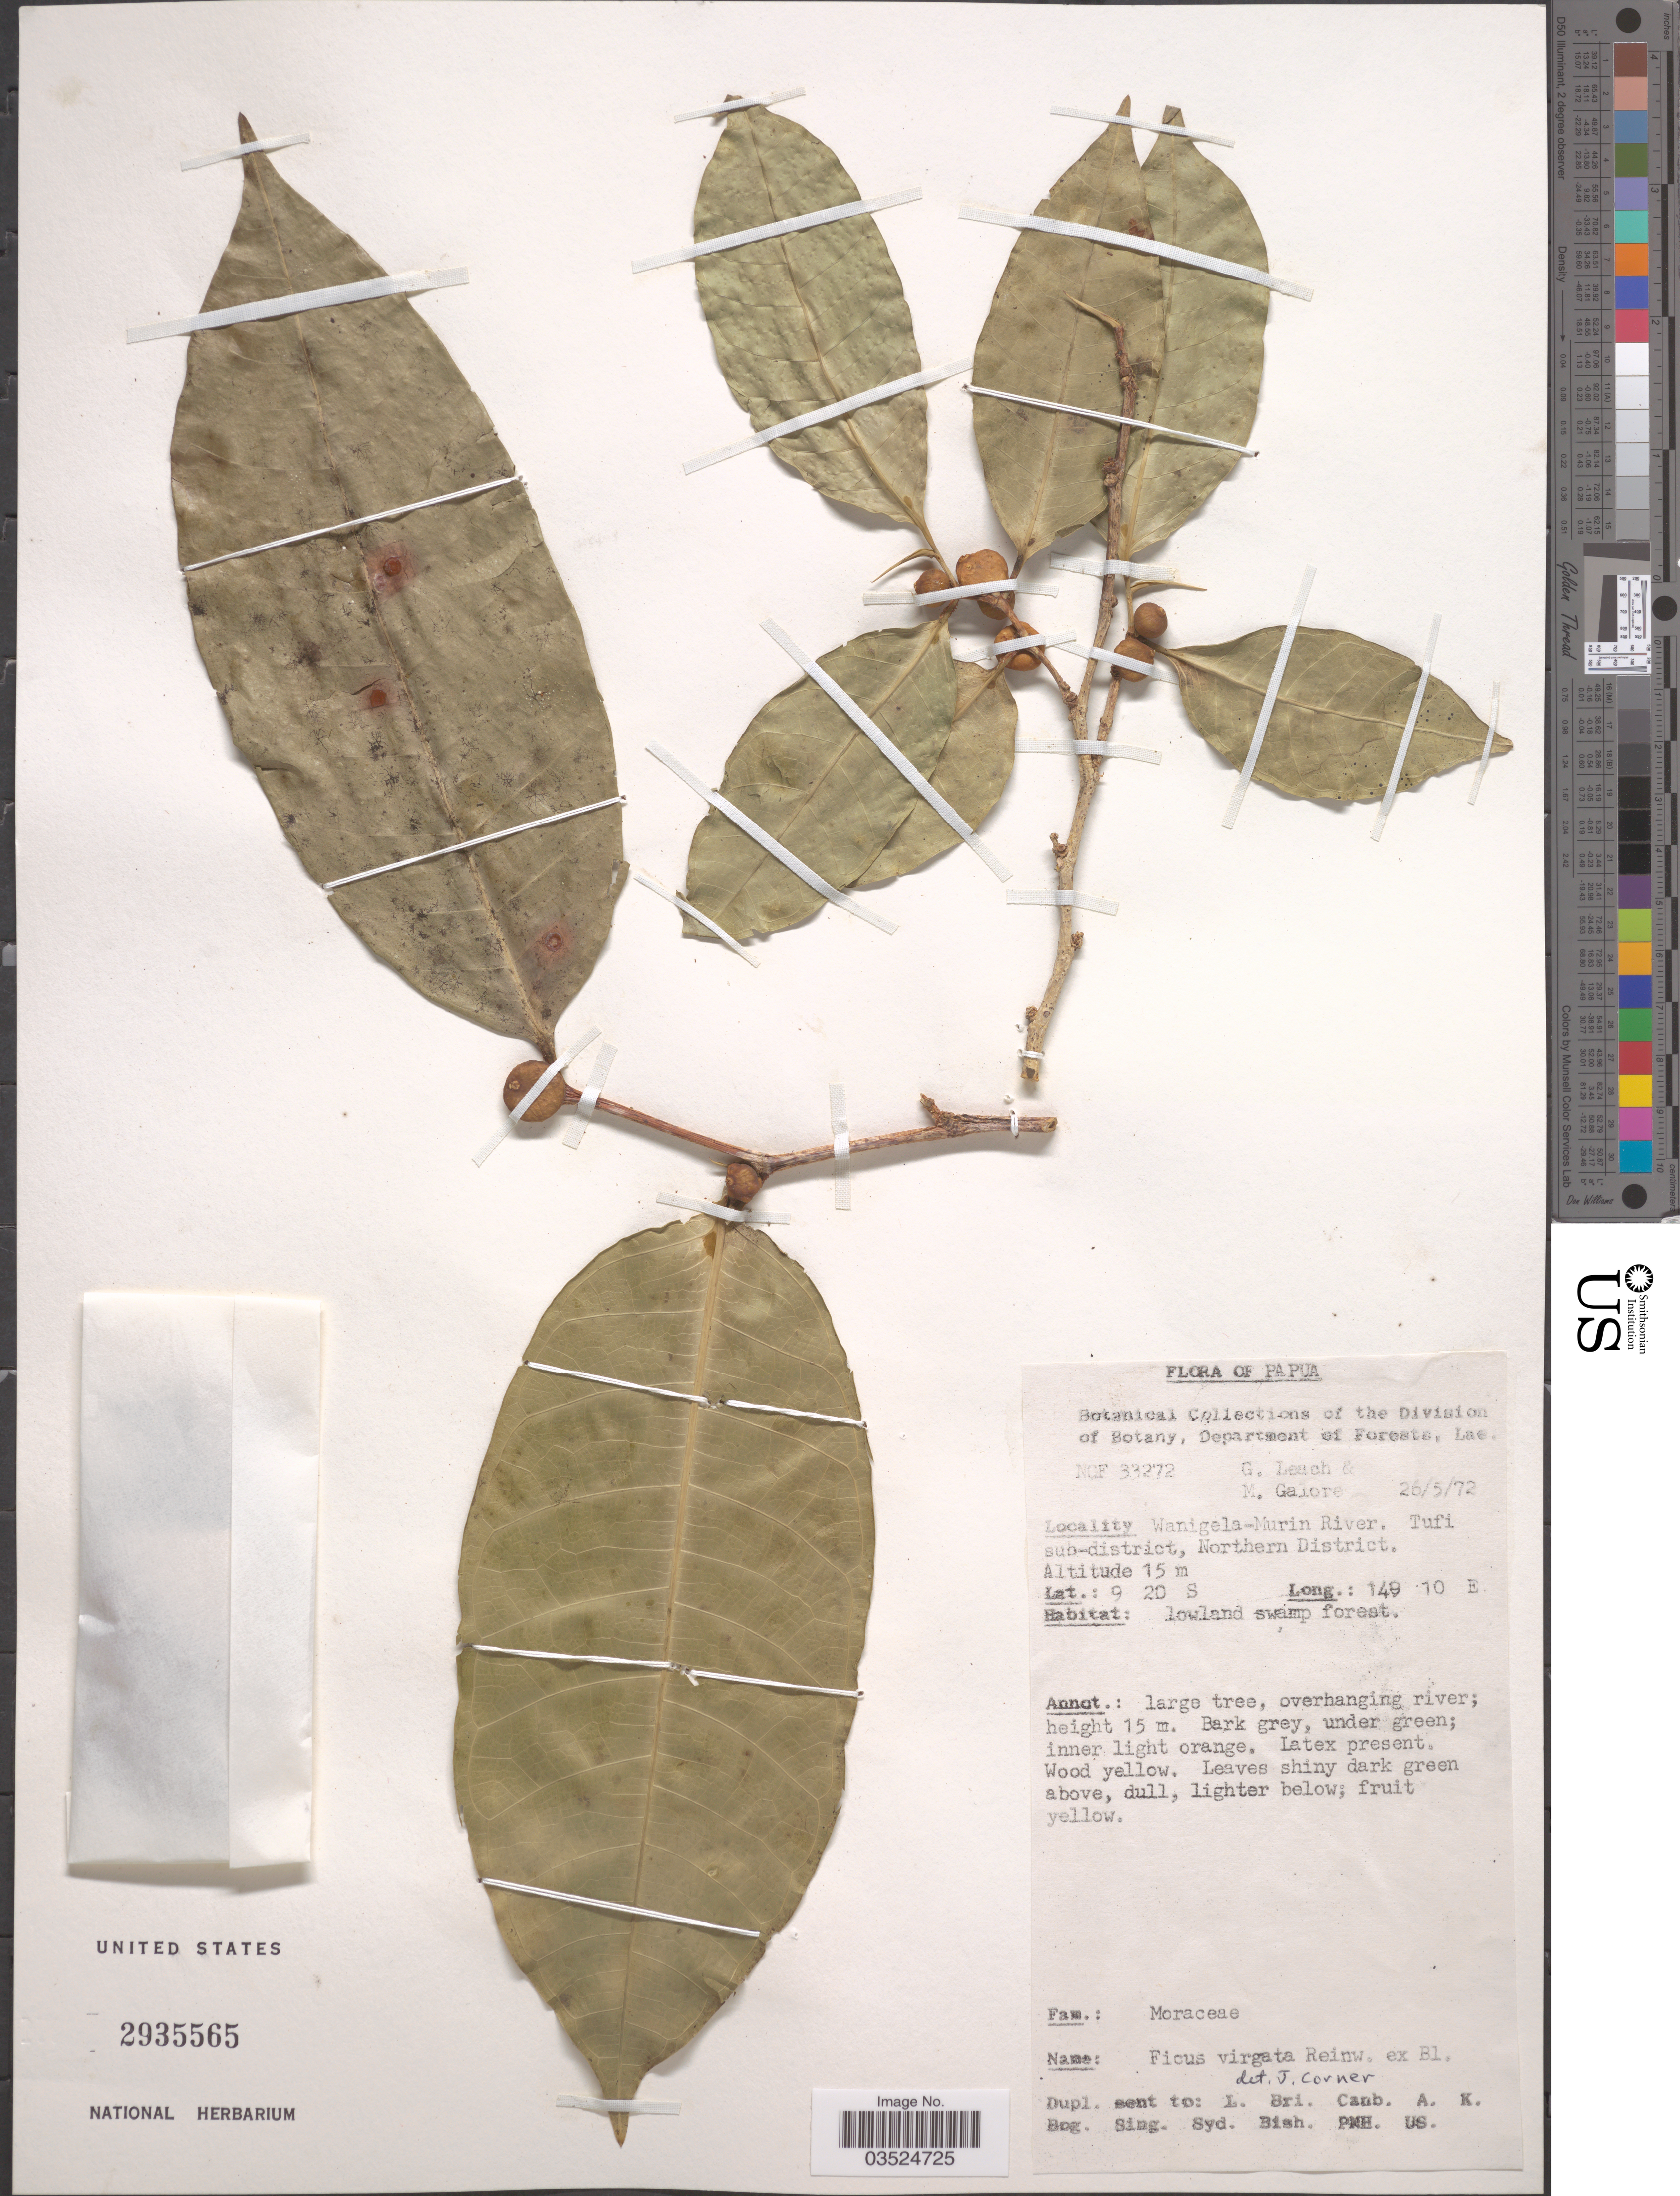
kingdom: Plantae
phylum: Tracheophyta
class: Magnoliopsida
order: Rosales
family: Moraceae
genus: Ficus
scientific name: Ficus virgata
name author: Reinw.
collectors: G. Leach & M. Galore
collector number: NGF 33272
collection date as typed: Transcribed d/m/y: 26/5/72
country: Papua New Guinea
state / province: Northern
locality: Papua. Wanigela-Murin River. Tufi sub-district, Northern District.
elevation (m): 15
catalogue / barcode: US 2935565